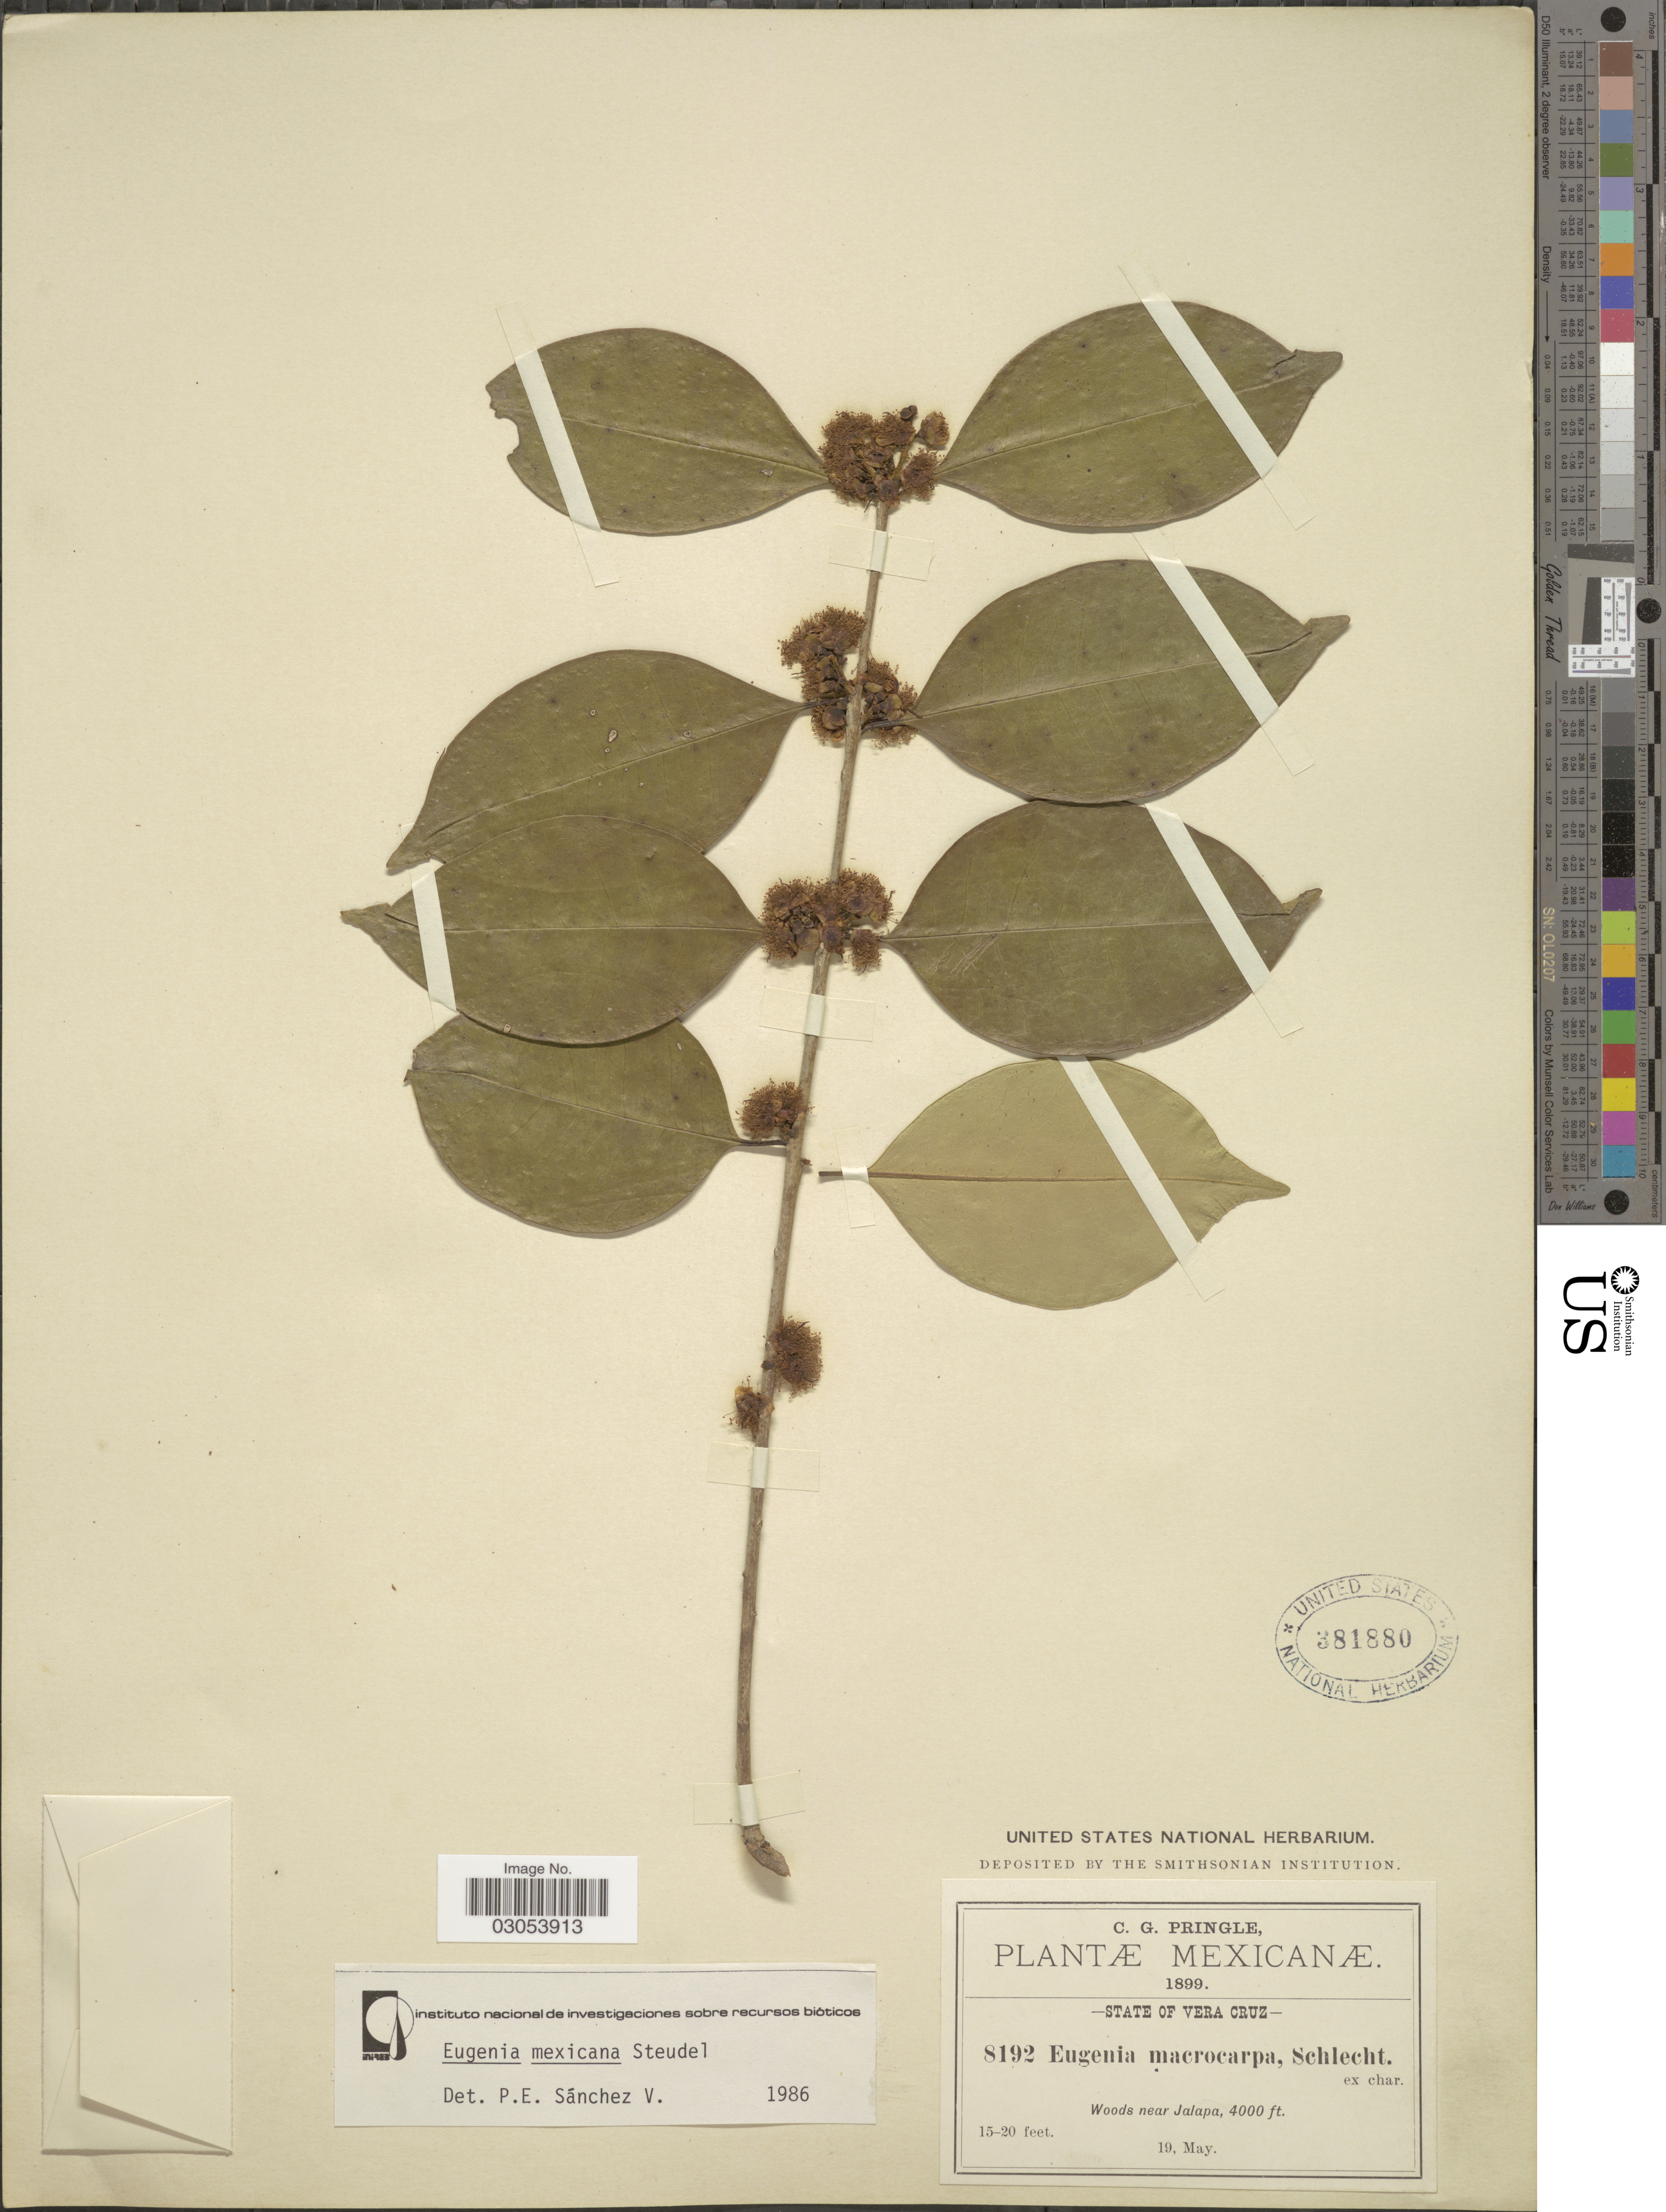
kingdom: Plantae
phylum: Tracheophyta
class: Magnoliopsida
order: Myrtales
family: Myrtaceae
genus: Eugenia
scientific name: Eugenia mexicana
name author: Steud.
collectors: C. G. Pringle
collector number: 8192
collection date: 1899-05-19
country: Mexico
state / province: Veracruz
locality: State of Vera Cruz, Woods near Jalapa.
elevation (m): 1219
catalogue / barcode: US 381880